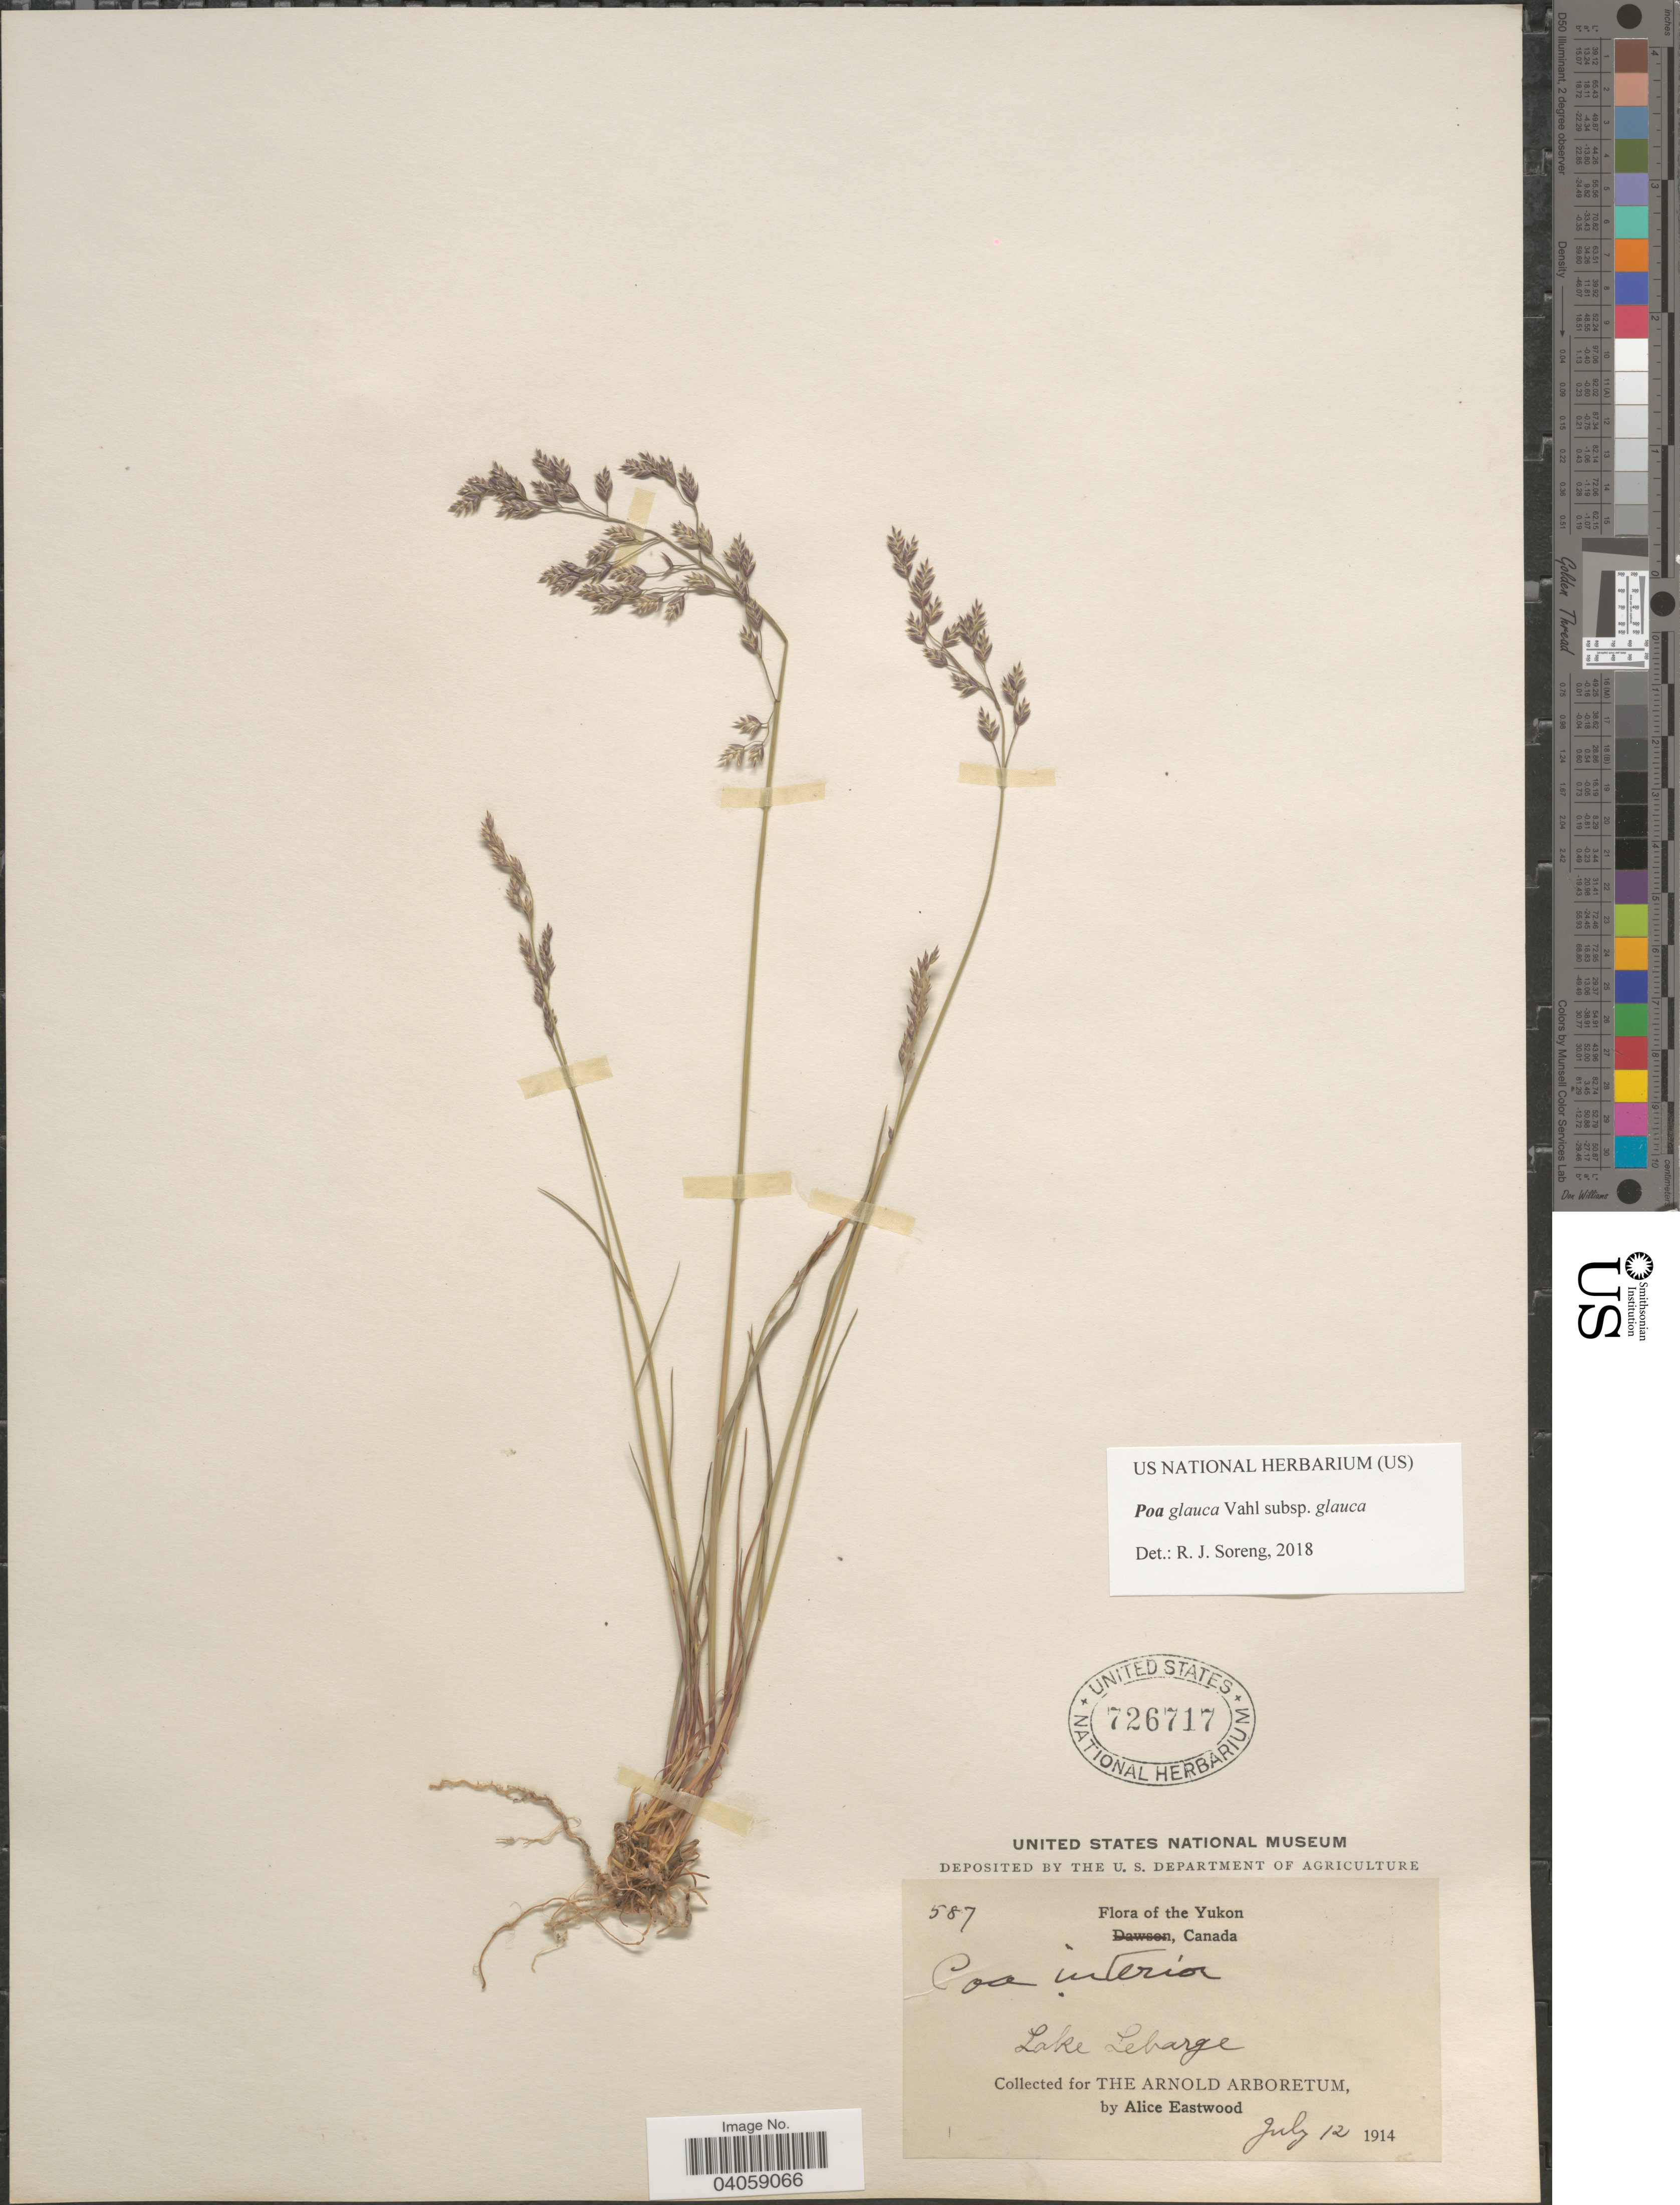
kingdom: Plantae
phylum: Tracheophyta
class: Liliopsida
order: Poales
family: Poaceae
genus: Poa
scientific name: Poa glauca subsp. glauca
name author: Vahl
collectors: A. Eastwood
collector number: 587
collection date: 1914-07-12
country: Canada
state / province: Yukon Territory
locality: Yukon. Lake Lebarge.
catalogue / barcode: US 726717